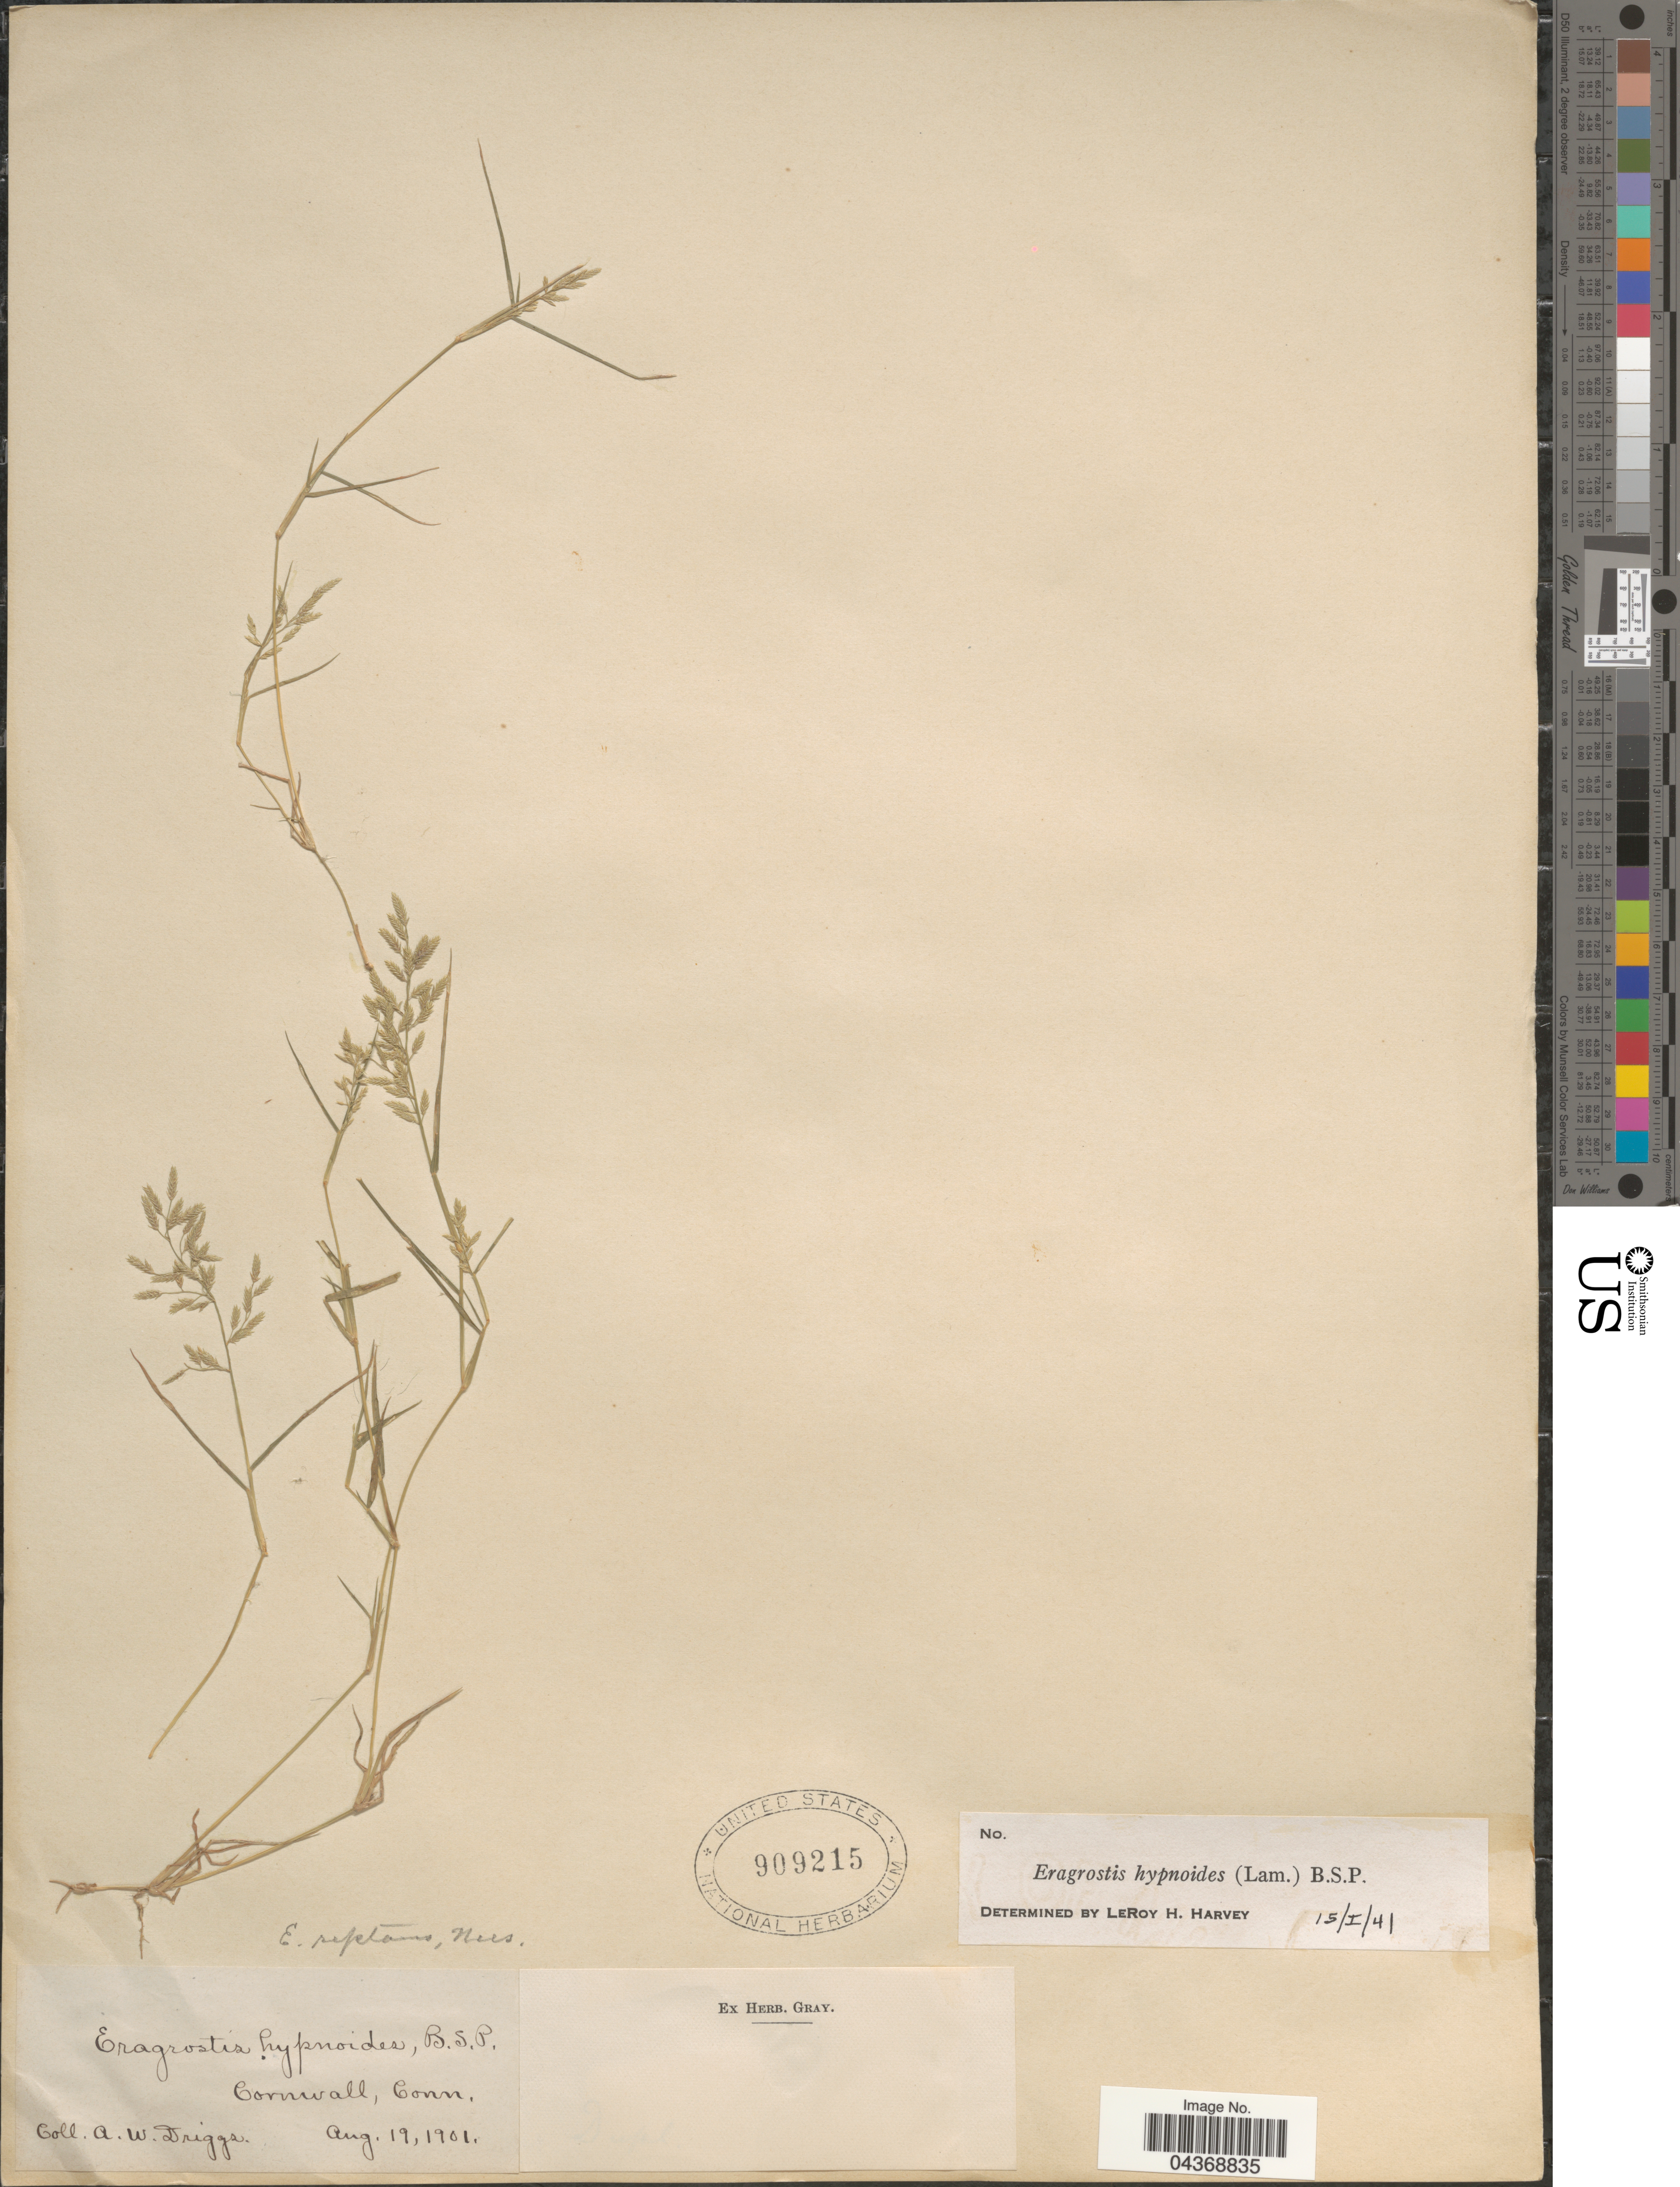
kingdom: Plantae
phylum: Tracheophyta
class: Liliopsida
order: Poales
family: Poaceae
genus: Eragrostis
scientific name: Eragrostis hypnoides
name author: (Lam.) Britton, Stearns & Poggenb.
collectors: A. Driggs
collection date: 1901-08-19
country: United States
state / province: Connecticut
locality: Cornwall.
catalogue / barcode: US 909215